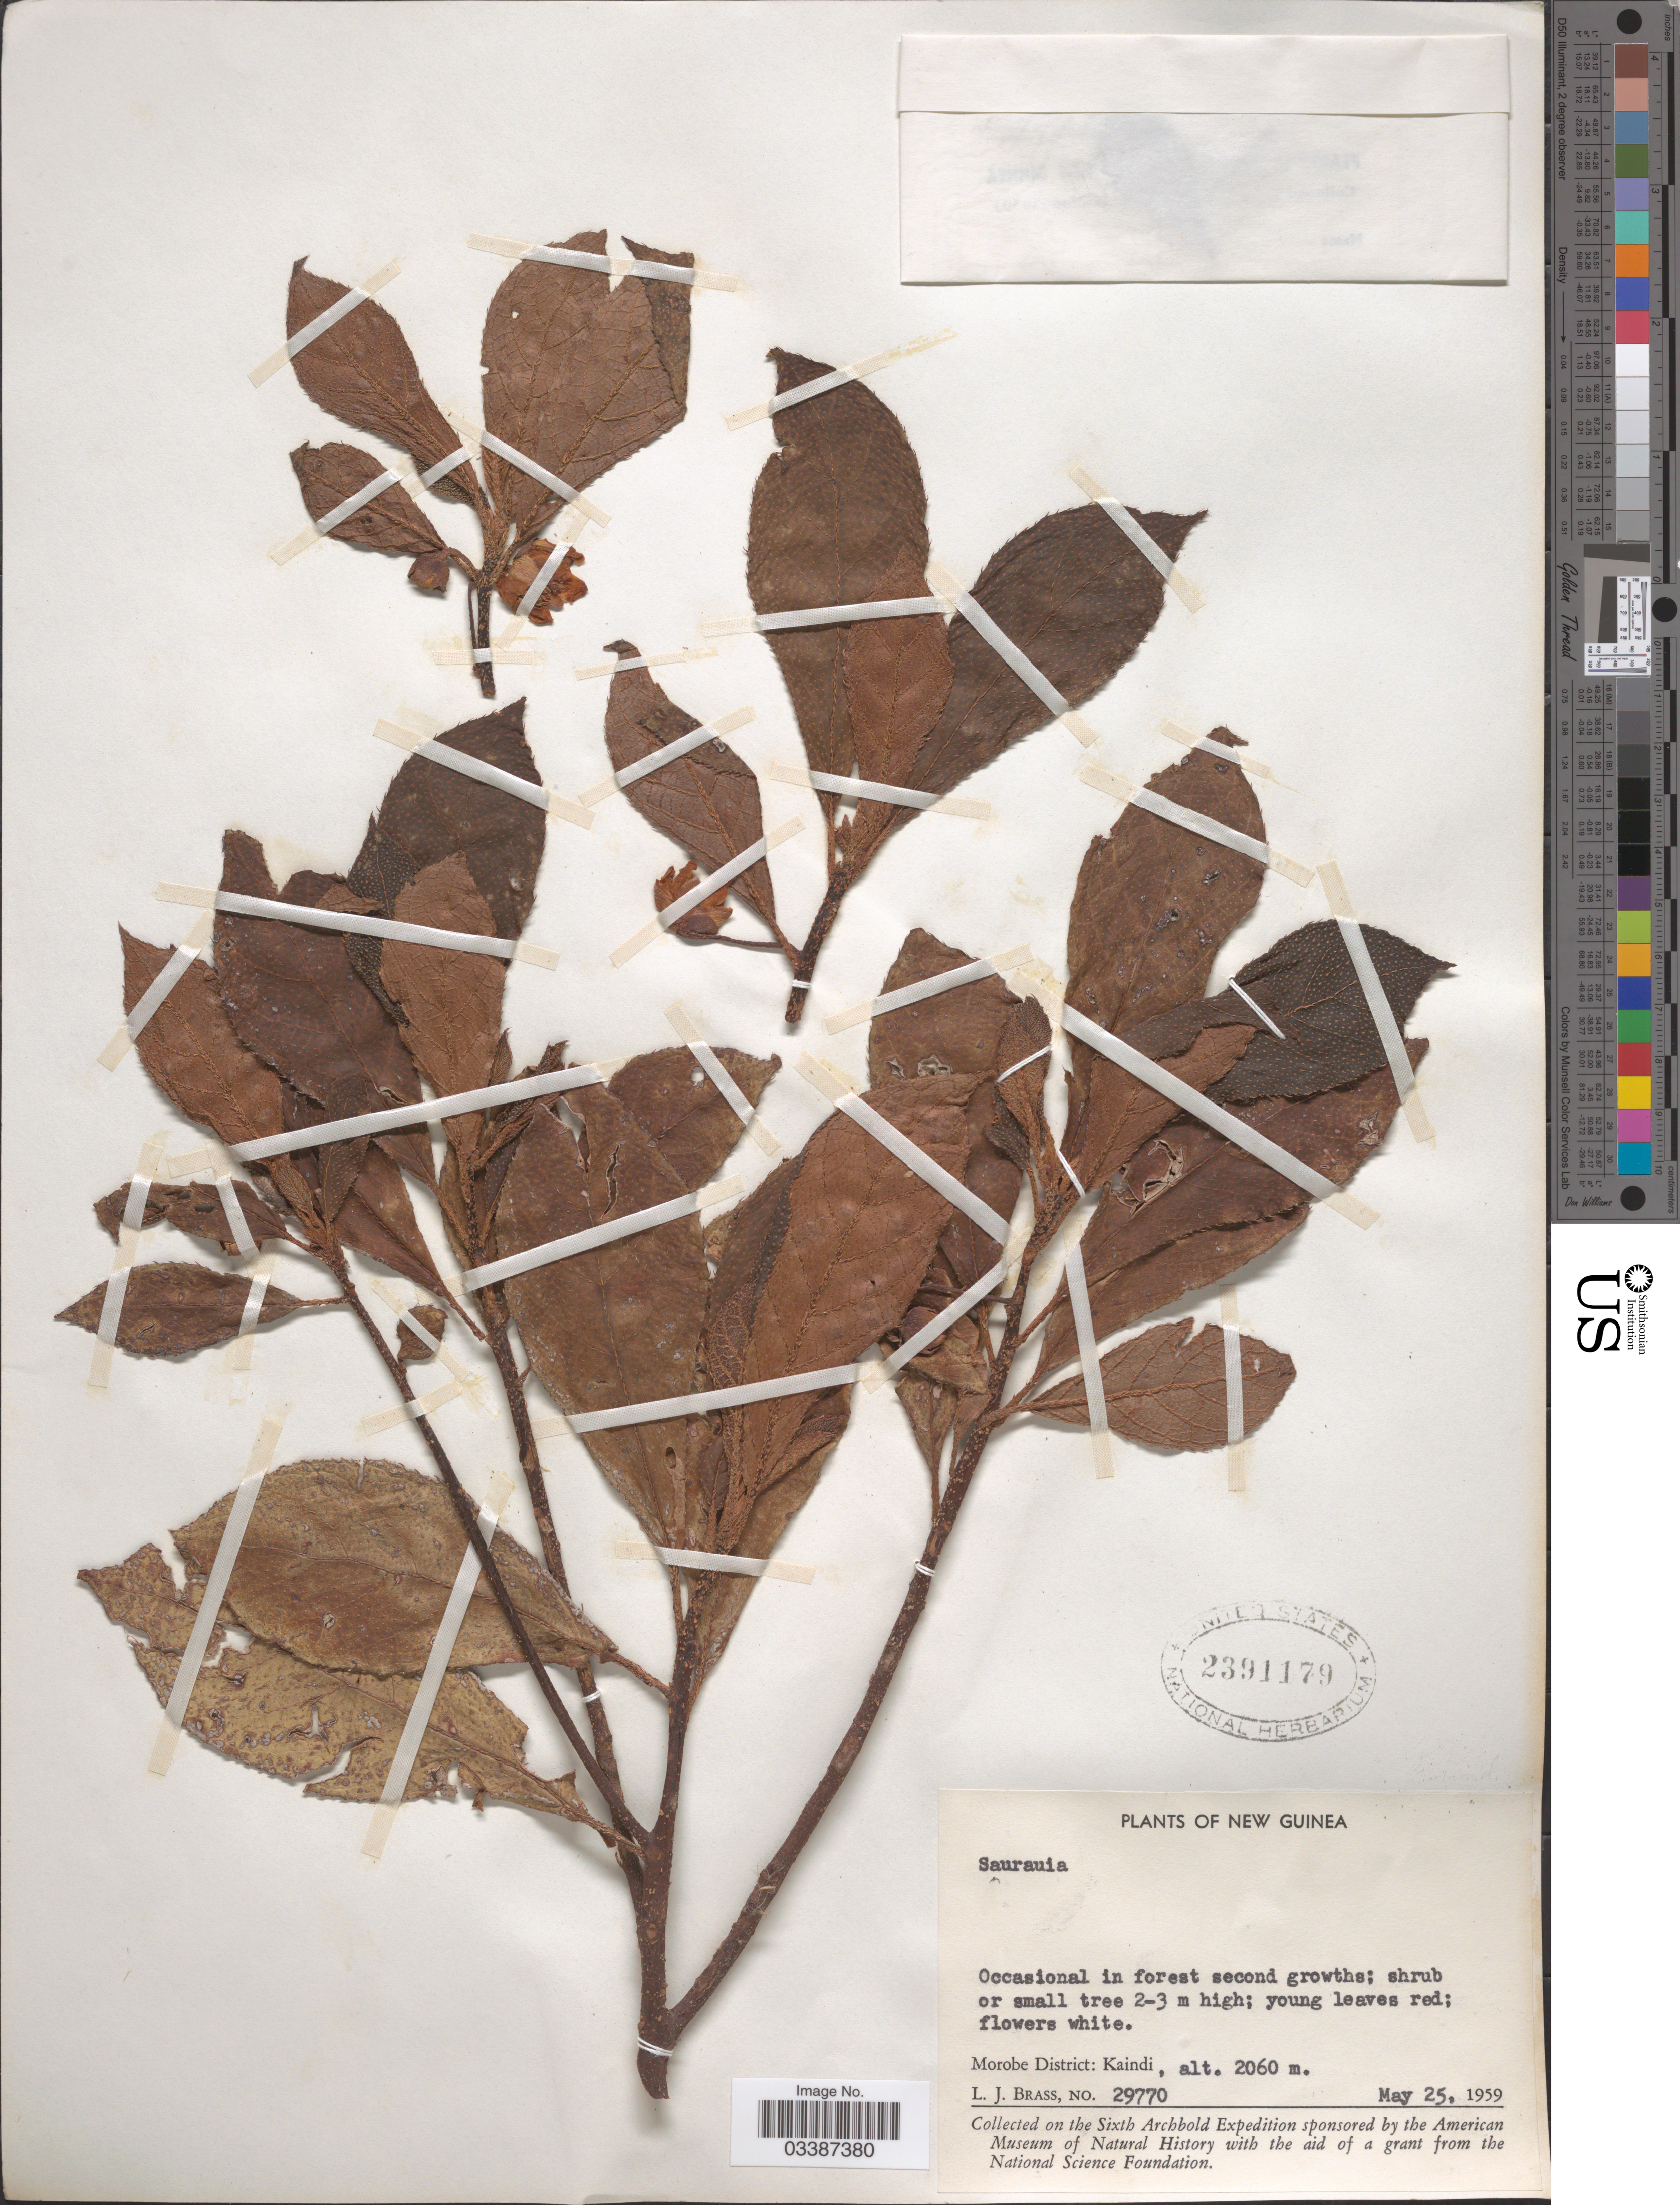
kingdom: Plantae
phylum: Tracheophyta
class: Magnoliopsida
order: Ericales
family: Actinidiaceae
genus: Saurauia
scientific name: Saurauia sp.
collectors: L. J. Brass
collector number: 29770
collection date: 1959-05-25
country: Papua New Guinea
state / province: Morobe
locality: New Guinea. Morobe District: Kaindi.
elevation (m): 2060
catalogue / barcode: US 2391179